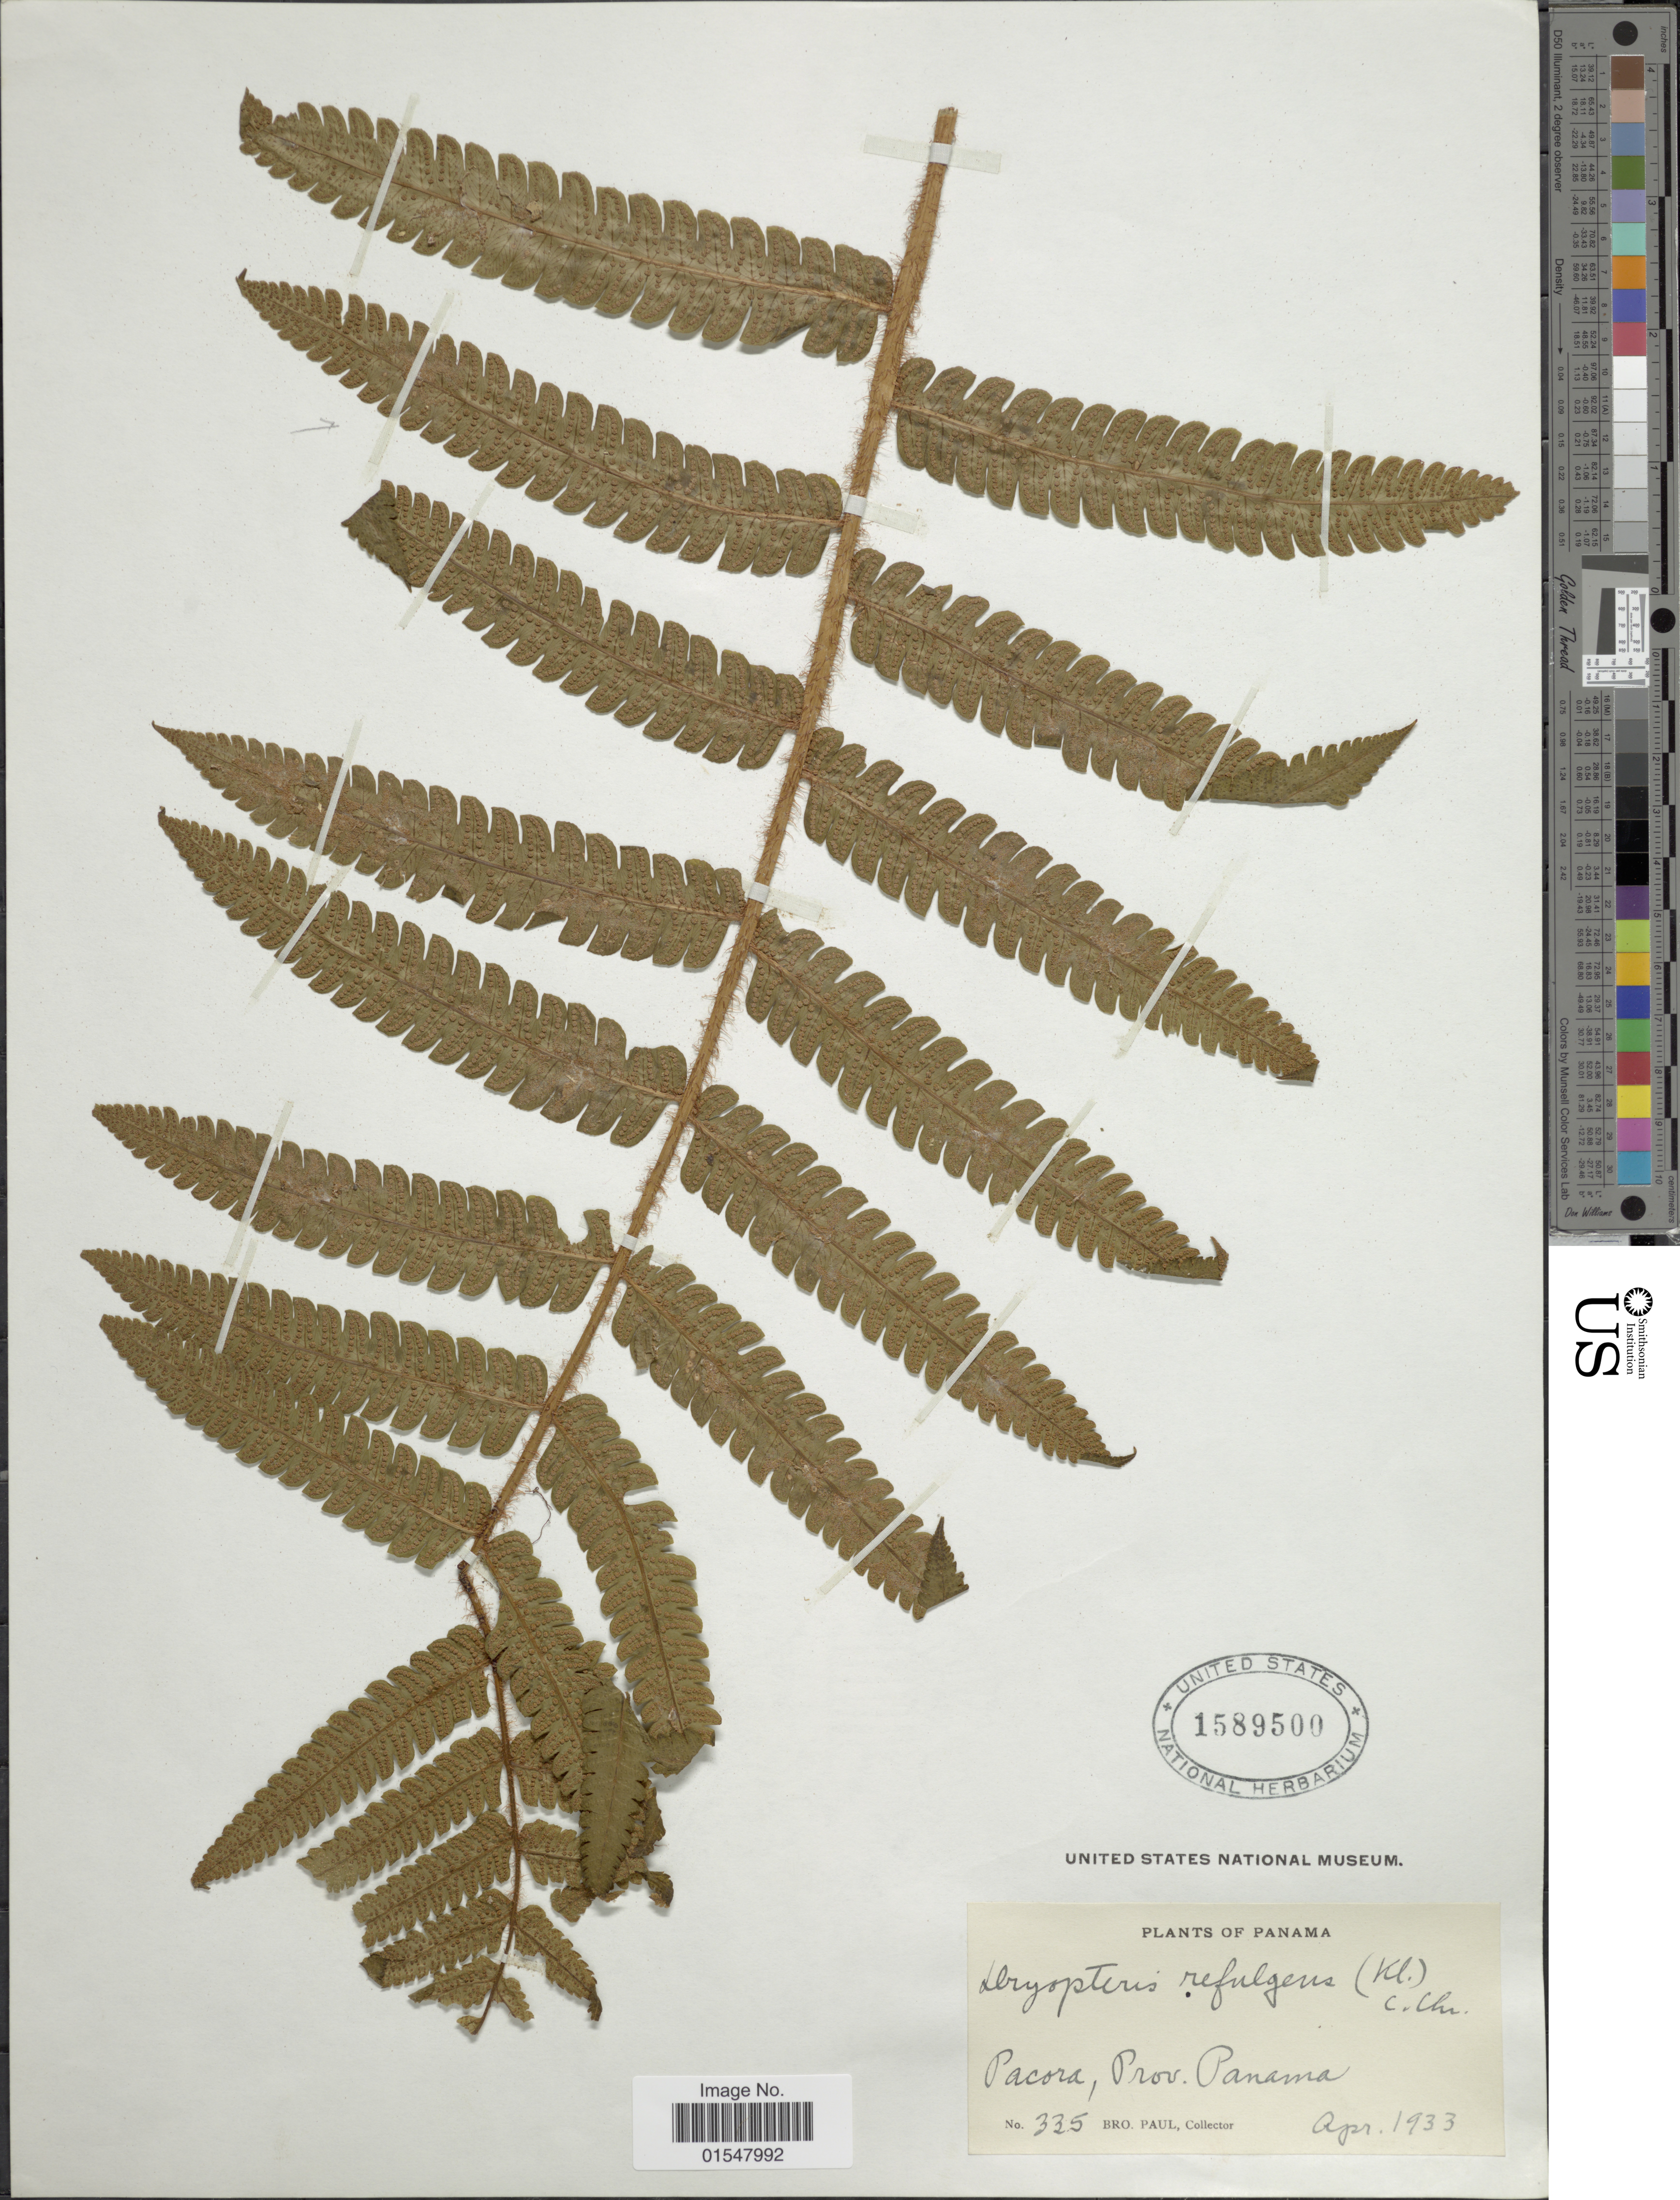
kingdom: Plantae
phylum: Tracheophyta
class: Polypodiopsida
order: Polypodiales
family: Dryopteridaceae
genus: Ctenitis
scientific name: Ctenitis refulgens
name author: (Mett.) Vareschi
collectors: B. Paul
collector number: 335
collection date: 1933-04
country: Panama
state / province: Panamá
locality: Pacora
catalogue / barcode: US 1589500